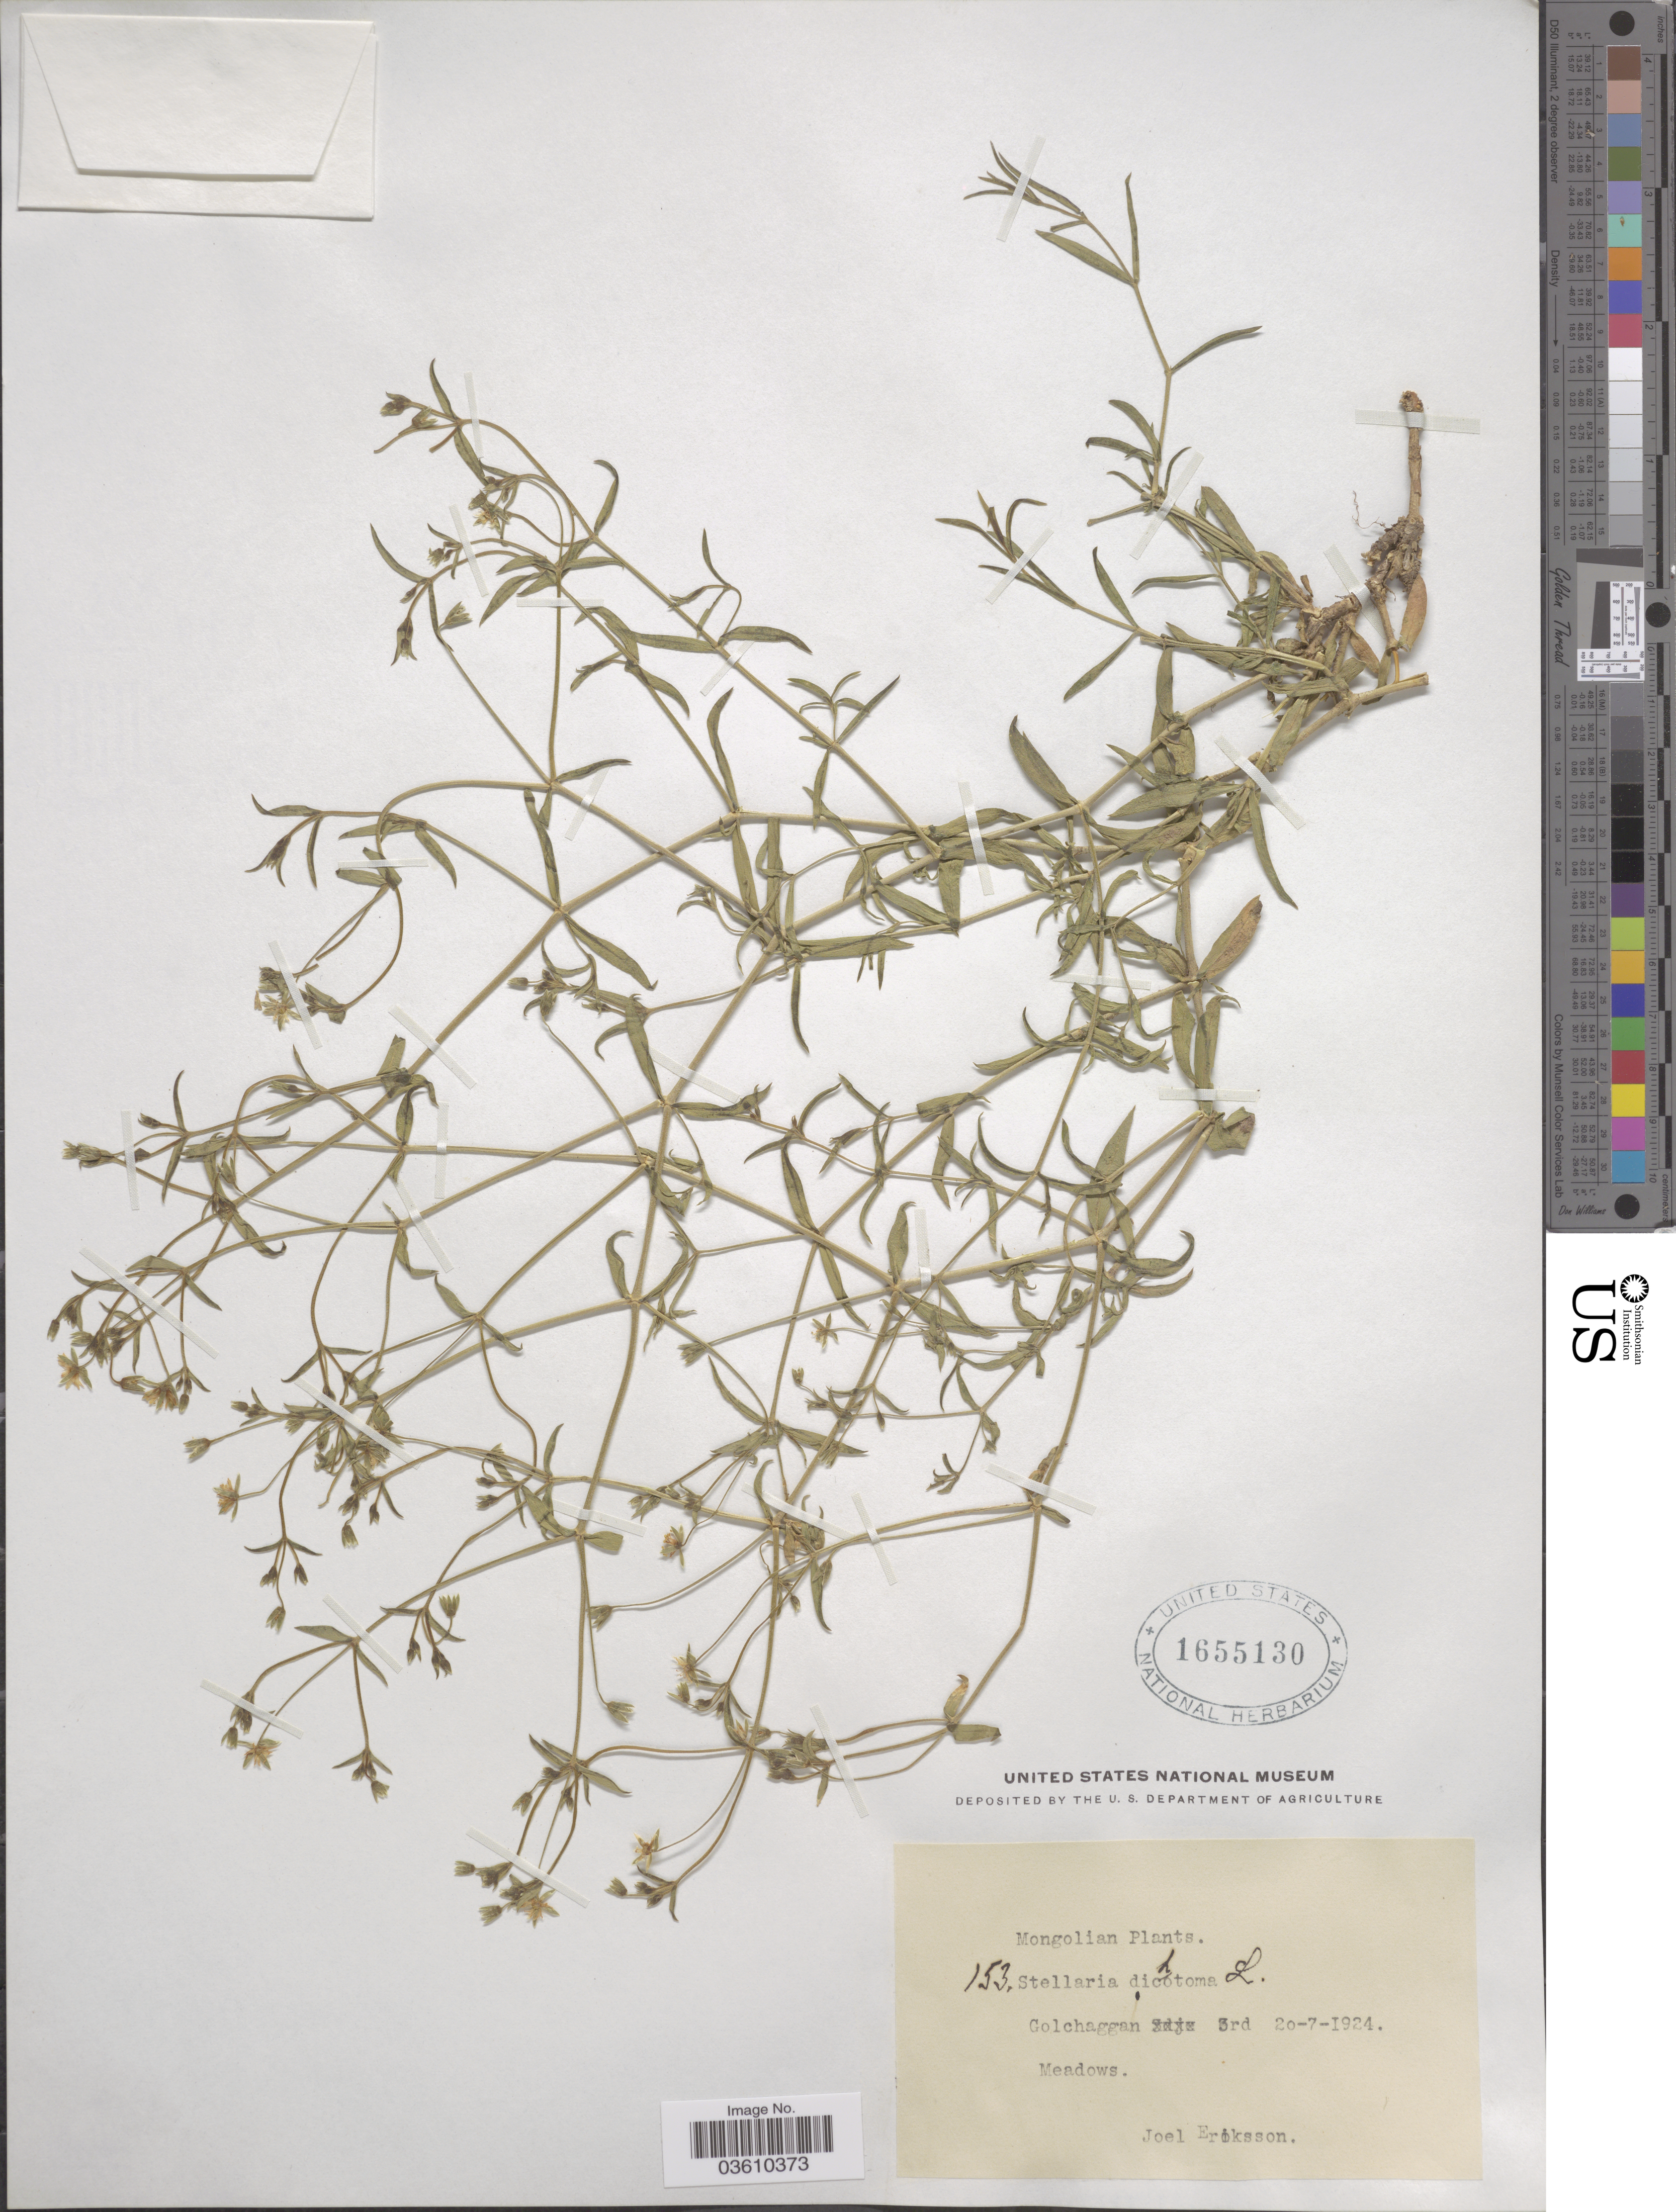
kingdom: Plantae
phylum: Tracheophyta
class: Magnoliopsida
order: Caryophyllales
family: Caryophyllaceae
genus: Stellaria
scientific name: Stellaria dichotoma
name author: L.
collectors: J. Eriksson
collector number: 153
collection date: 1924-07-20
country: Mongolia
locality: Mongolian. Golchaggan 3rd.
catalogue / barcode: US 1655130